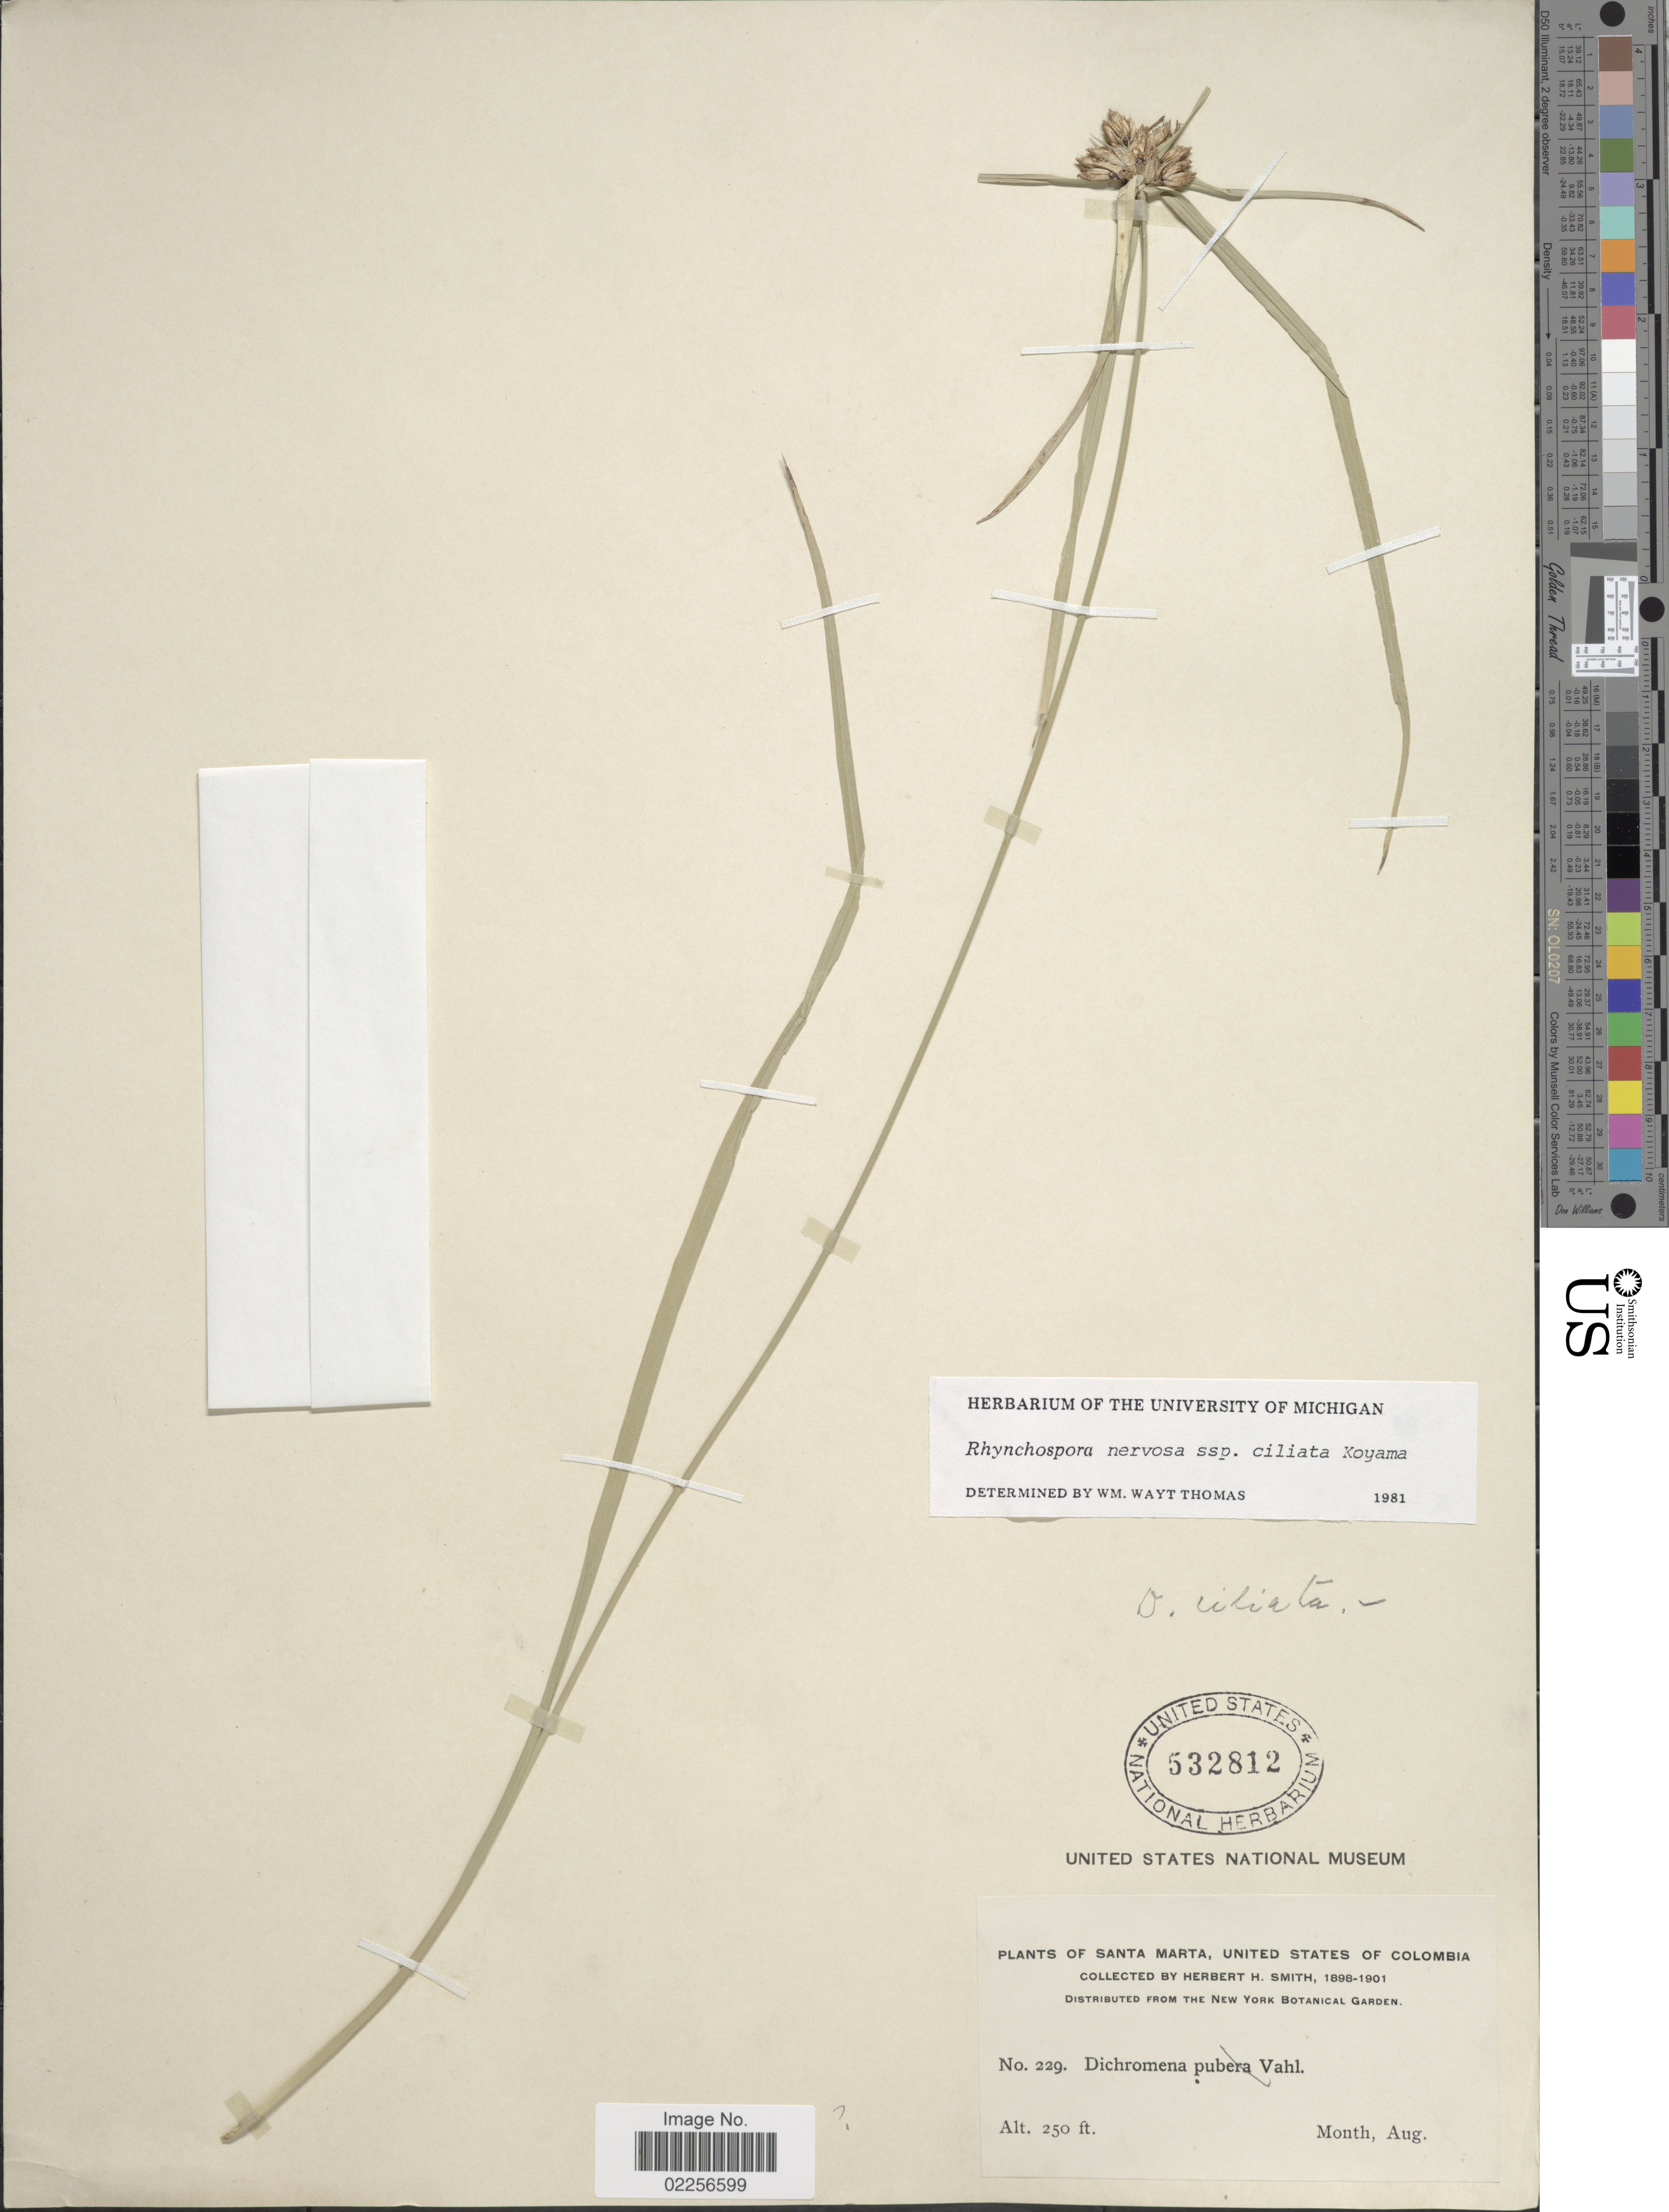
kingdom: Plantae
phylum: Tracheophyta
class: Liliopsida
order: Poales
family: Cyperaceae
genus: Rhynchospora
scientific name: Rhynchospora ciliata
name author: (G. Mey.) Kük.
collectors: Herbert H. Smith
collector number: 229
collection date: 1898-08/1901-08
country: Colombia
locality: Santa Marta, United States of Colombia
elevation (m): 76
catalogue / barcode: US 532812